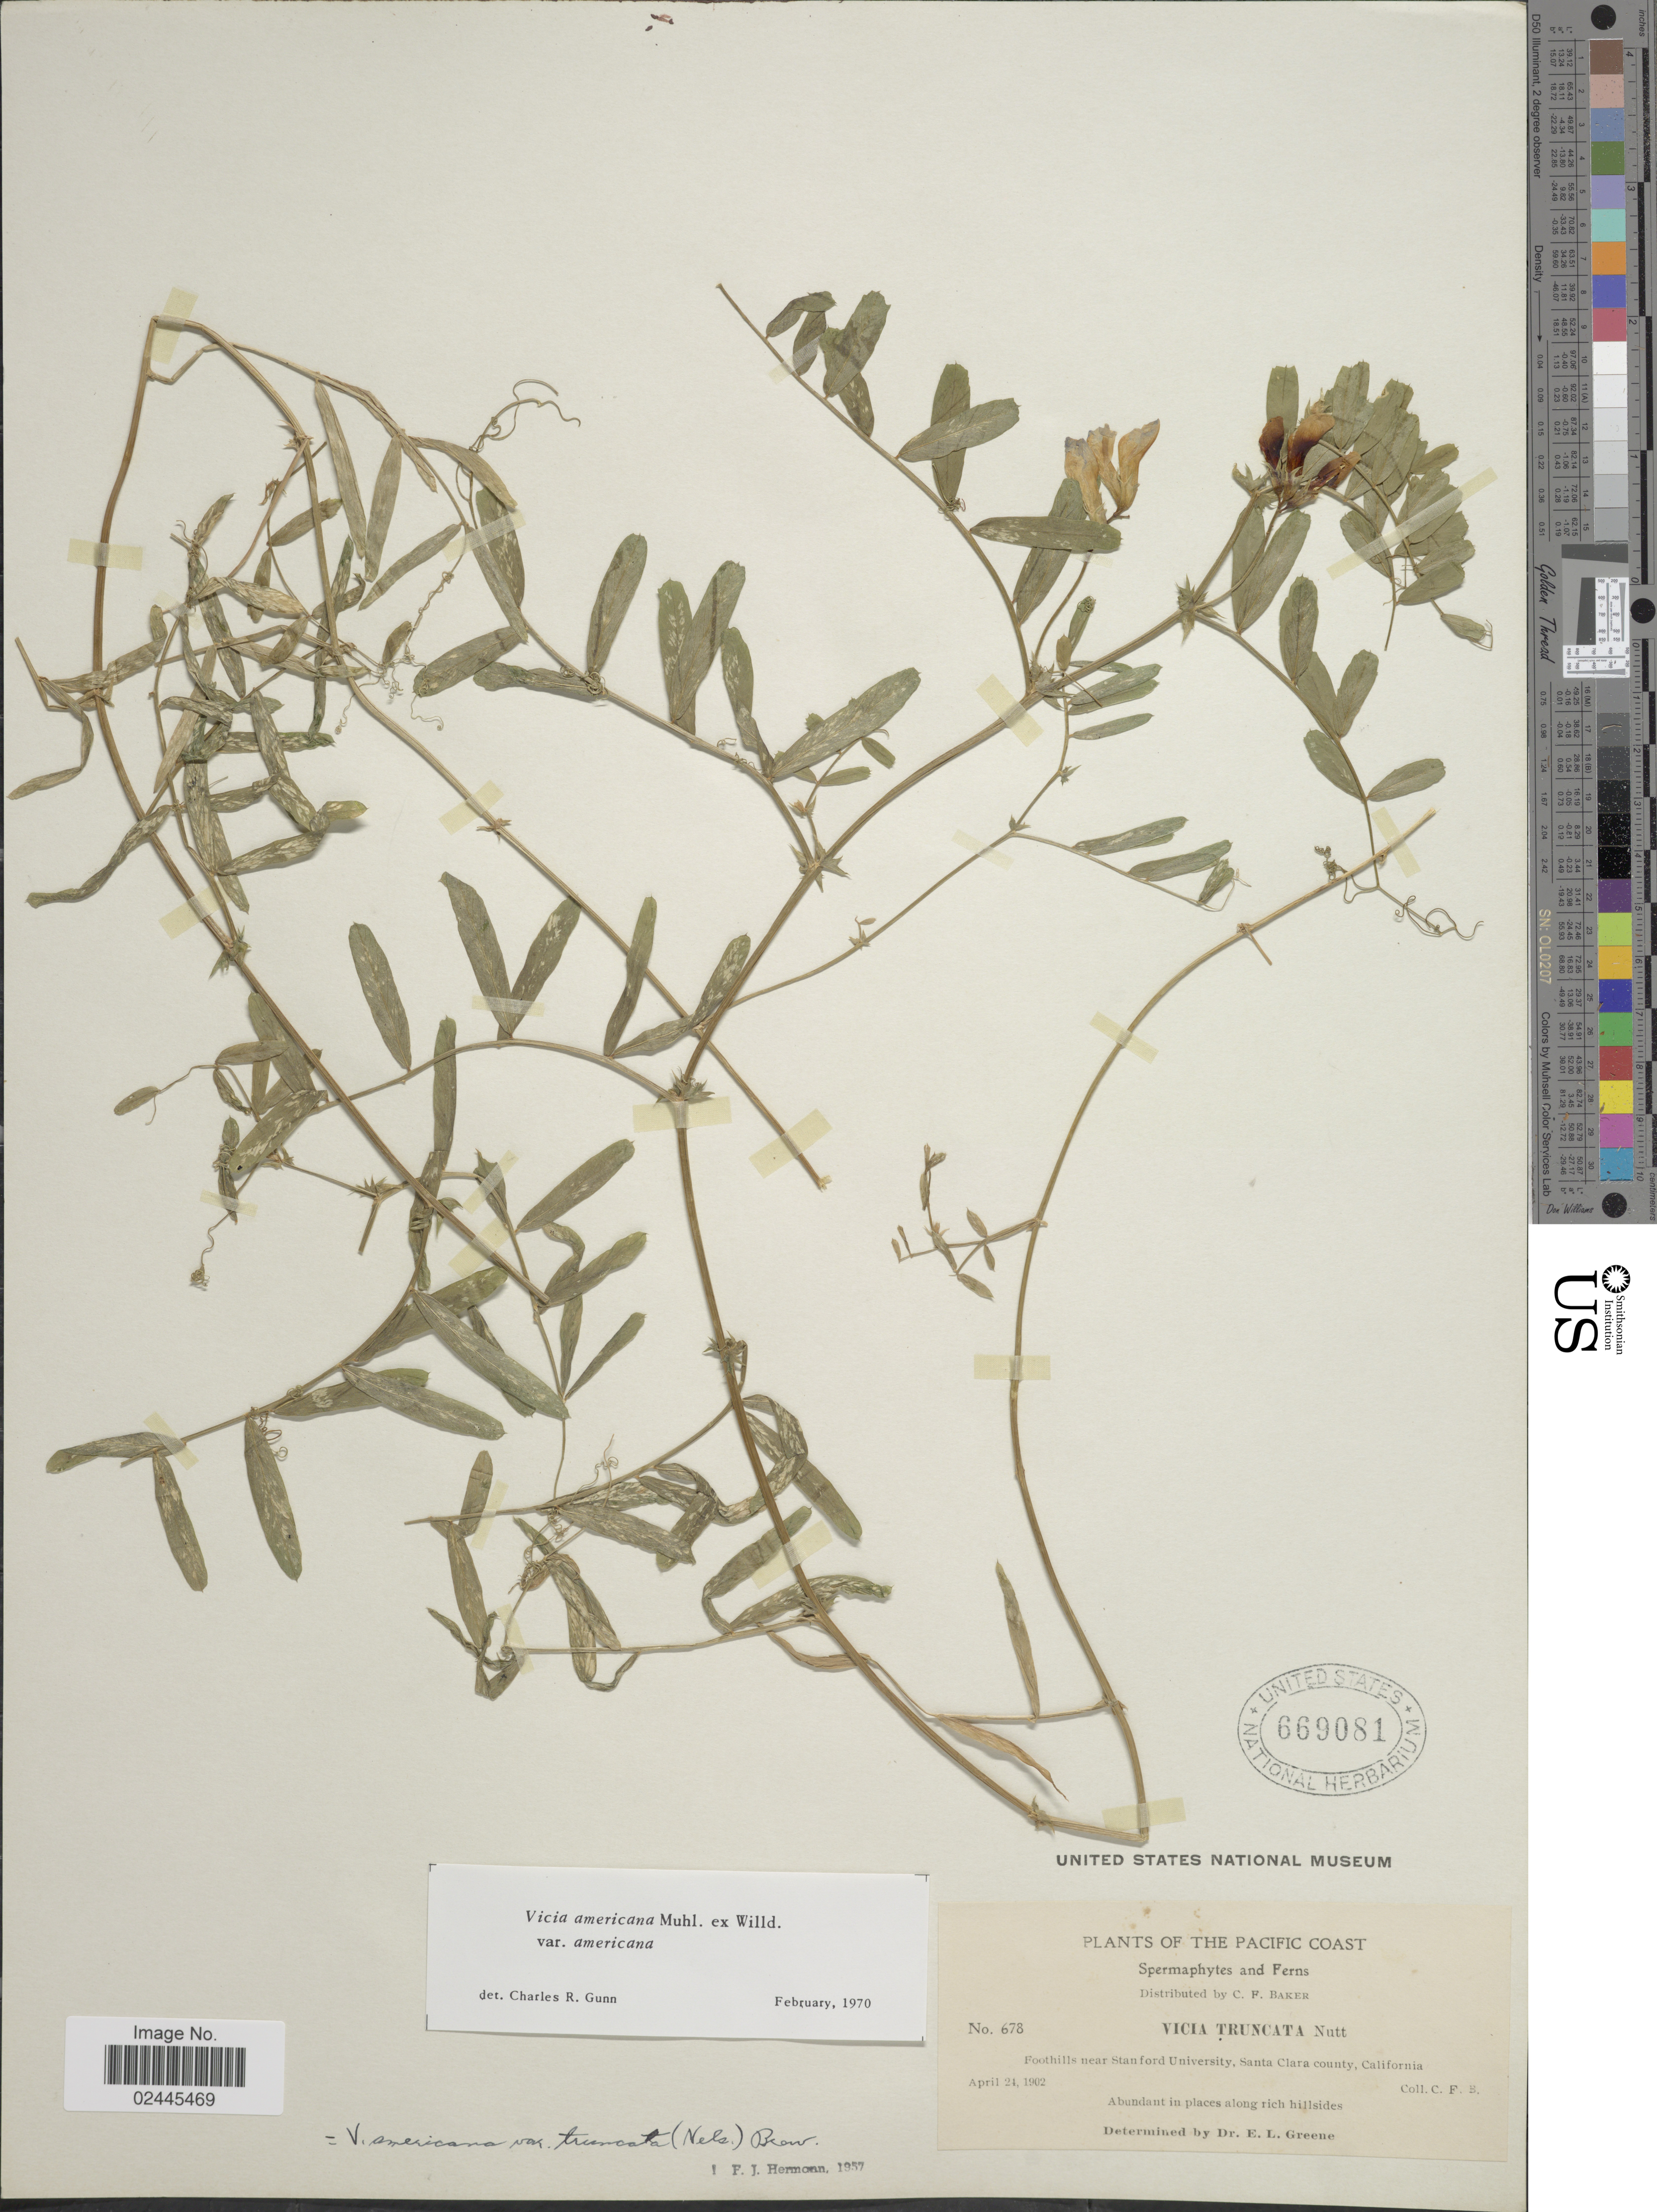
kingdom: Plantae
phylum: Tracheophyta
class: Magnoliopsida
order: Fabales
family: Fabaceae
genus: Vicia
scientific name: Vicia americana var. americana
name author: Muhl. ex Willd.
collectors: C. F. Baker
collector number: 678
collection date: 1902-04-24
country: United States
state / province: California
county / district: Santa Clara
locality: Pacific Coast. Spermaphytes and Ferns. Foothills near Stanford University, Santa Clara county, California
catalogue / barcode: US 669081